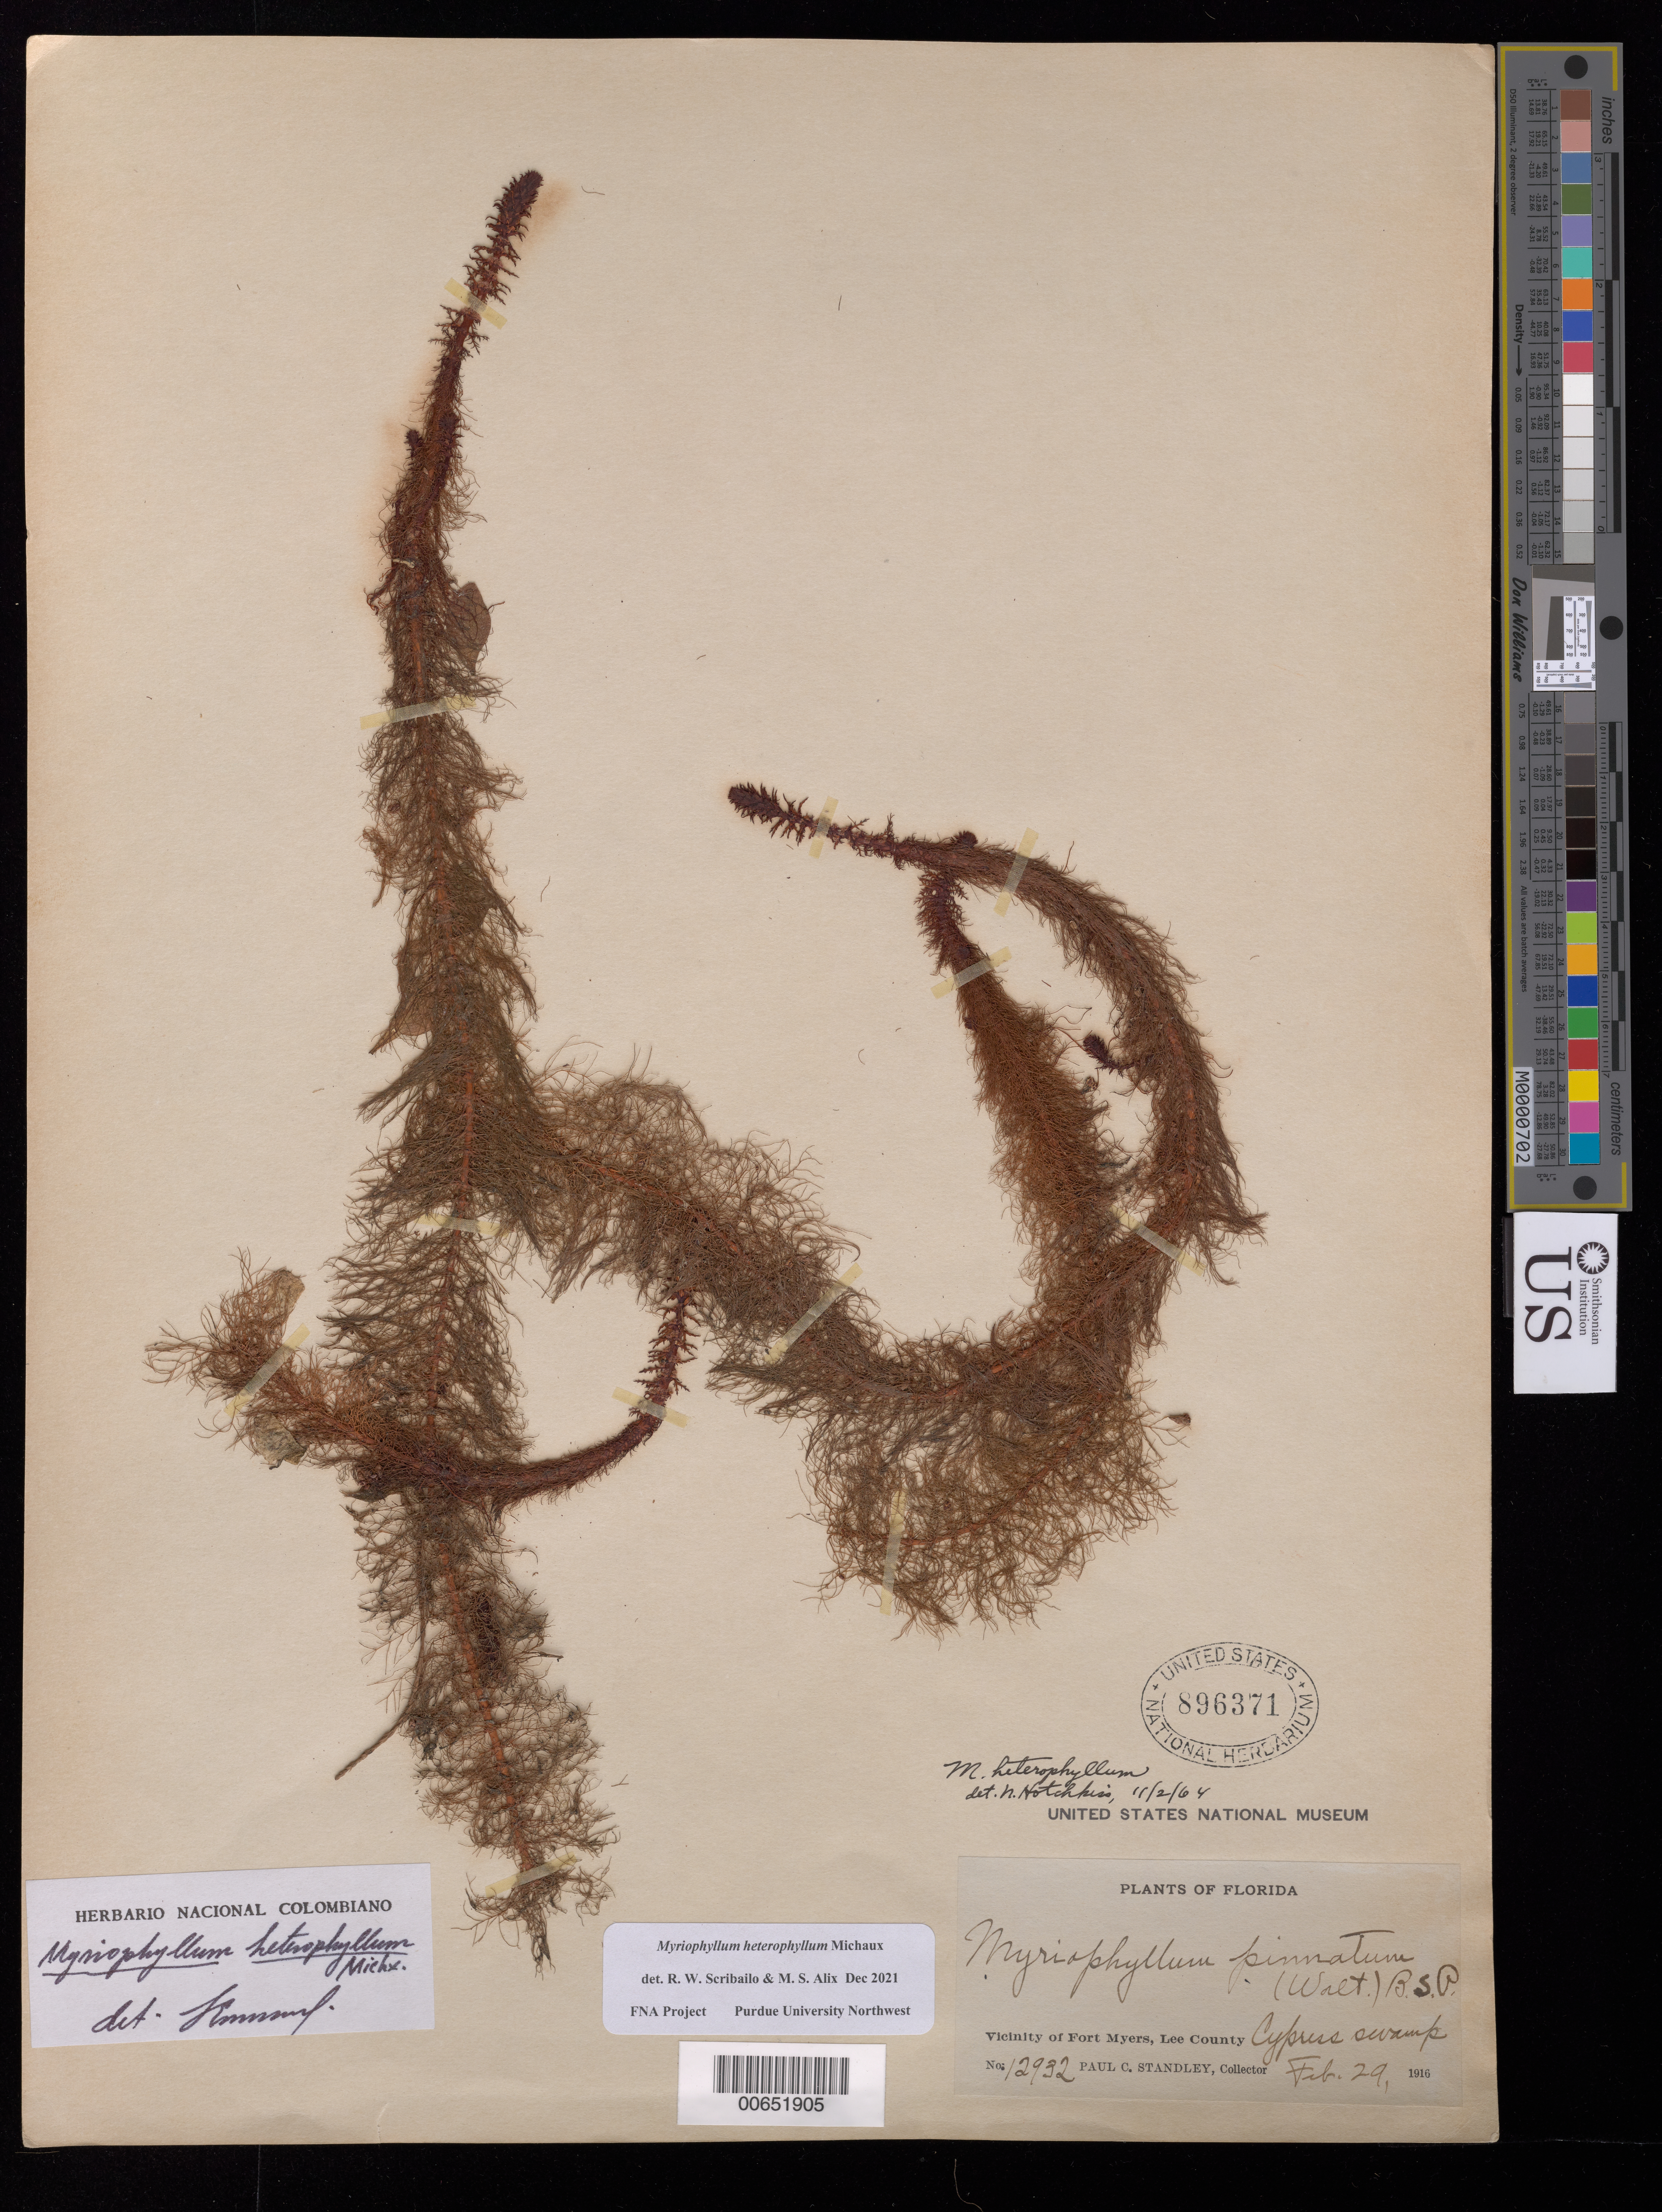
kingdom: Plantae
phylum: Tracheophyta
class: Magnoliopsida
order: Saxifragales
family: Haloragaceae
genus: Myriophyllum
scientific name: Myriophyllum heterophyllum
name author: Michx.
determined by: Scribailo, R. W.; Alix, M. S.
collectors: P. C. Standley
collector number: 12932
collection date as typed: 29 Feb 1916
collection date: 1916-02-29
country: United States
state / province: Florida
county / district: Lee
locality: Fort Myers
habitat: Cyprus swamp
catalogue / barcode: US 896371